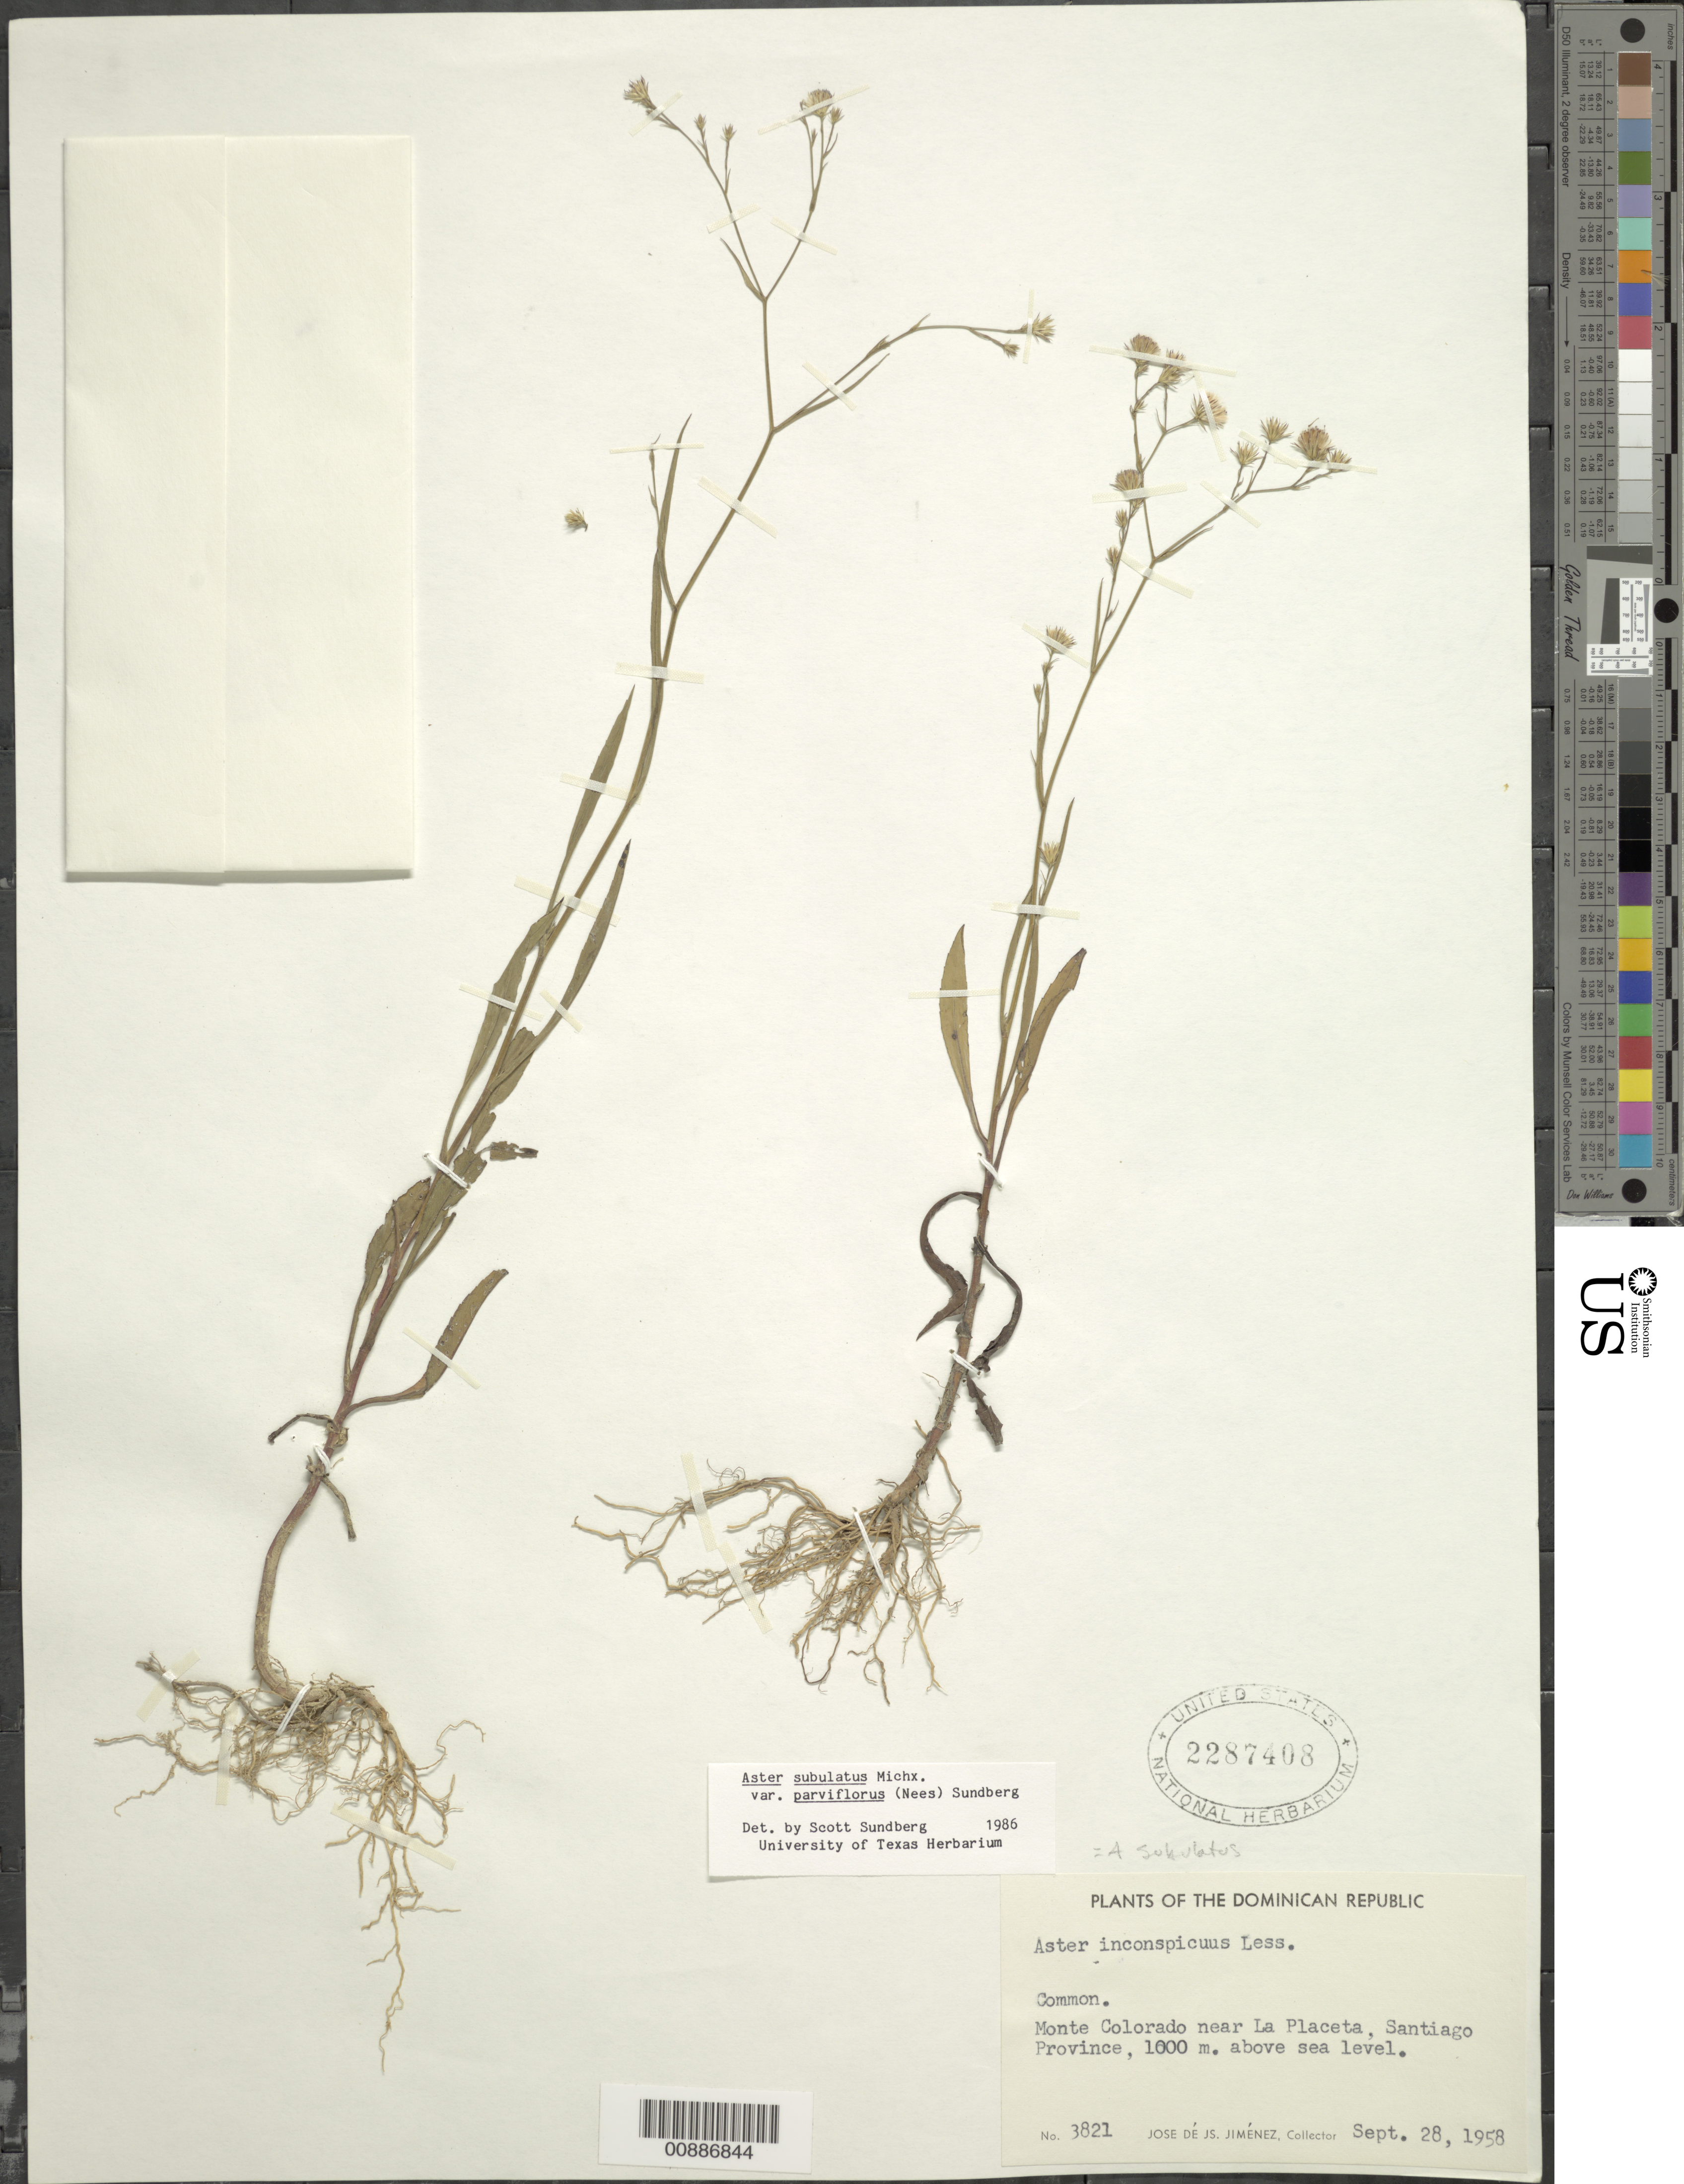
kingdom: Plantae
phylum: Tracheophyta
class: Magnoliopsida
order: Asterales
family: Asteraceae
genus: Symphyotrichum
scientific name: Symphyotrichum subulatum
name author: (Michx.) G.L. Nesom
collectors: J. J. Jiménez Almonte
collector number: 3821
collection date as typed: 28 Sep 1958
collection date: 1958-09-28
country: Dominican Republic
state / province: Santiago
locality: Monte Colorado, near Placeta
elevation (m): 1000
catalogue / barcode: US 2287408